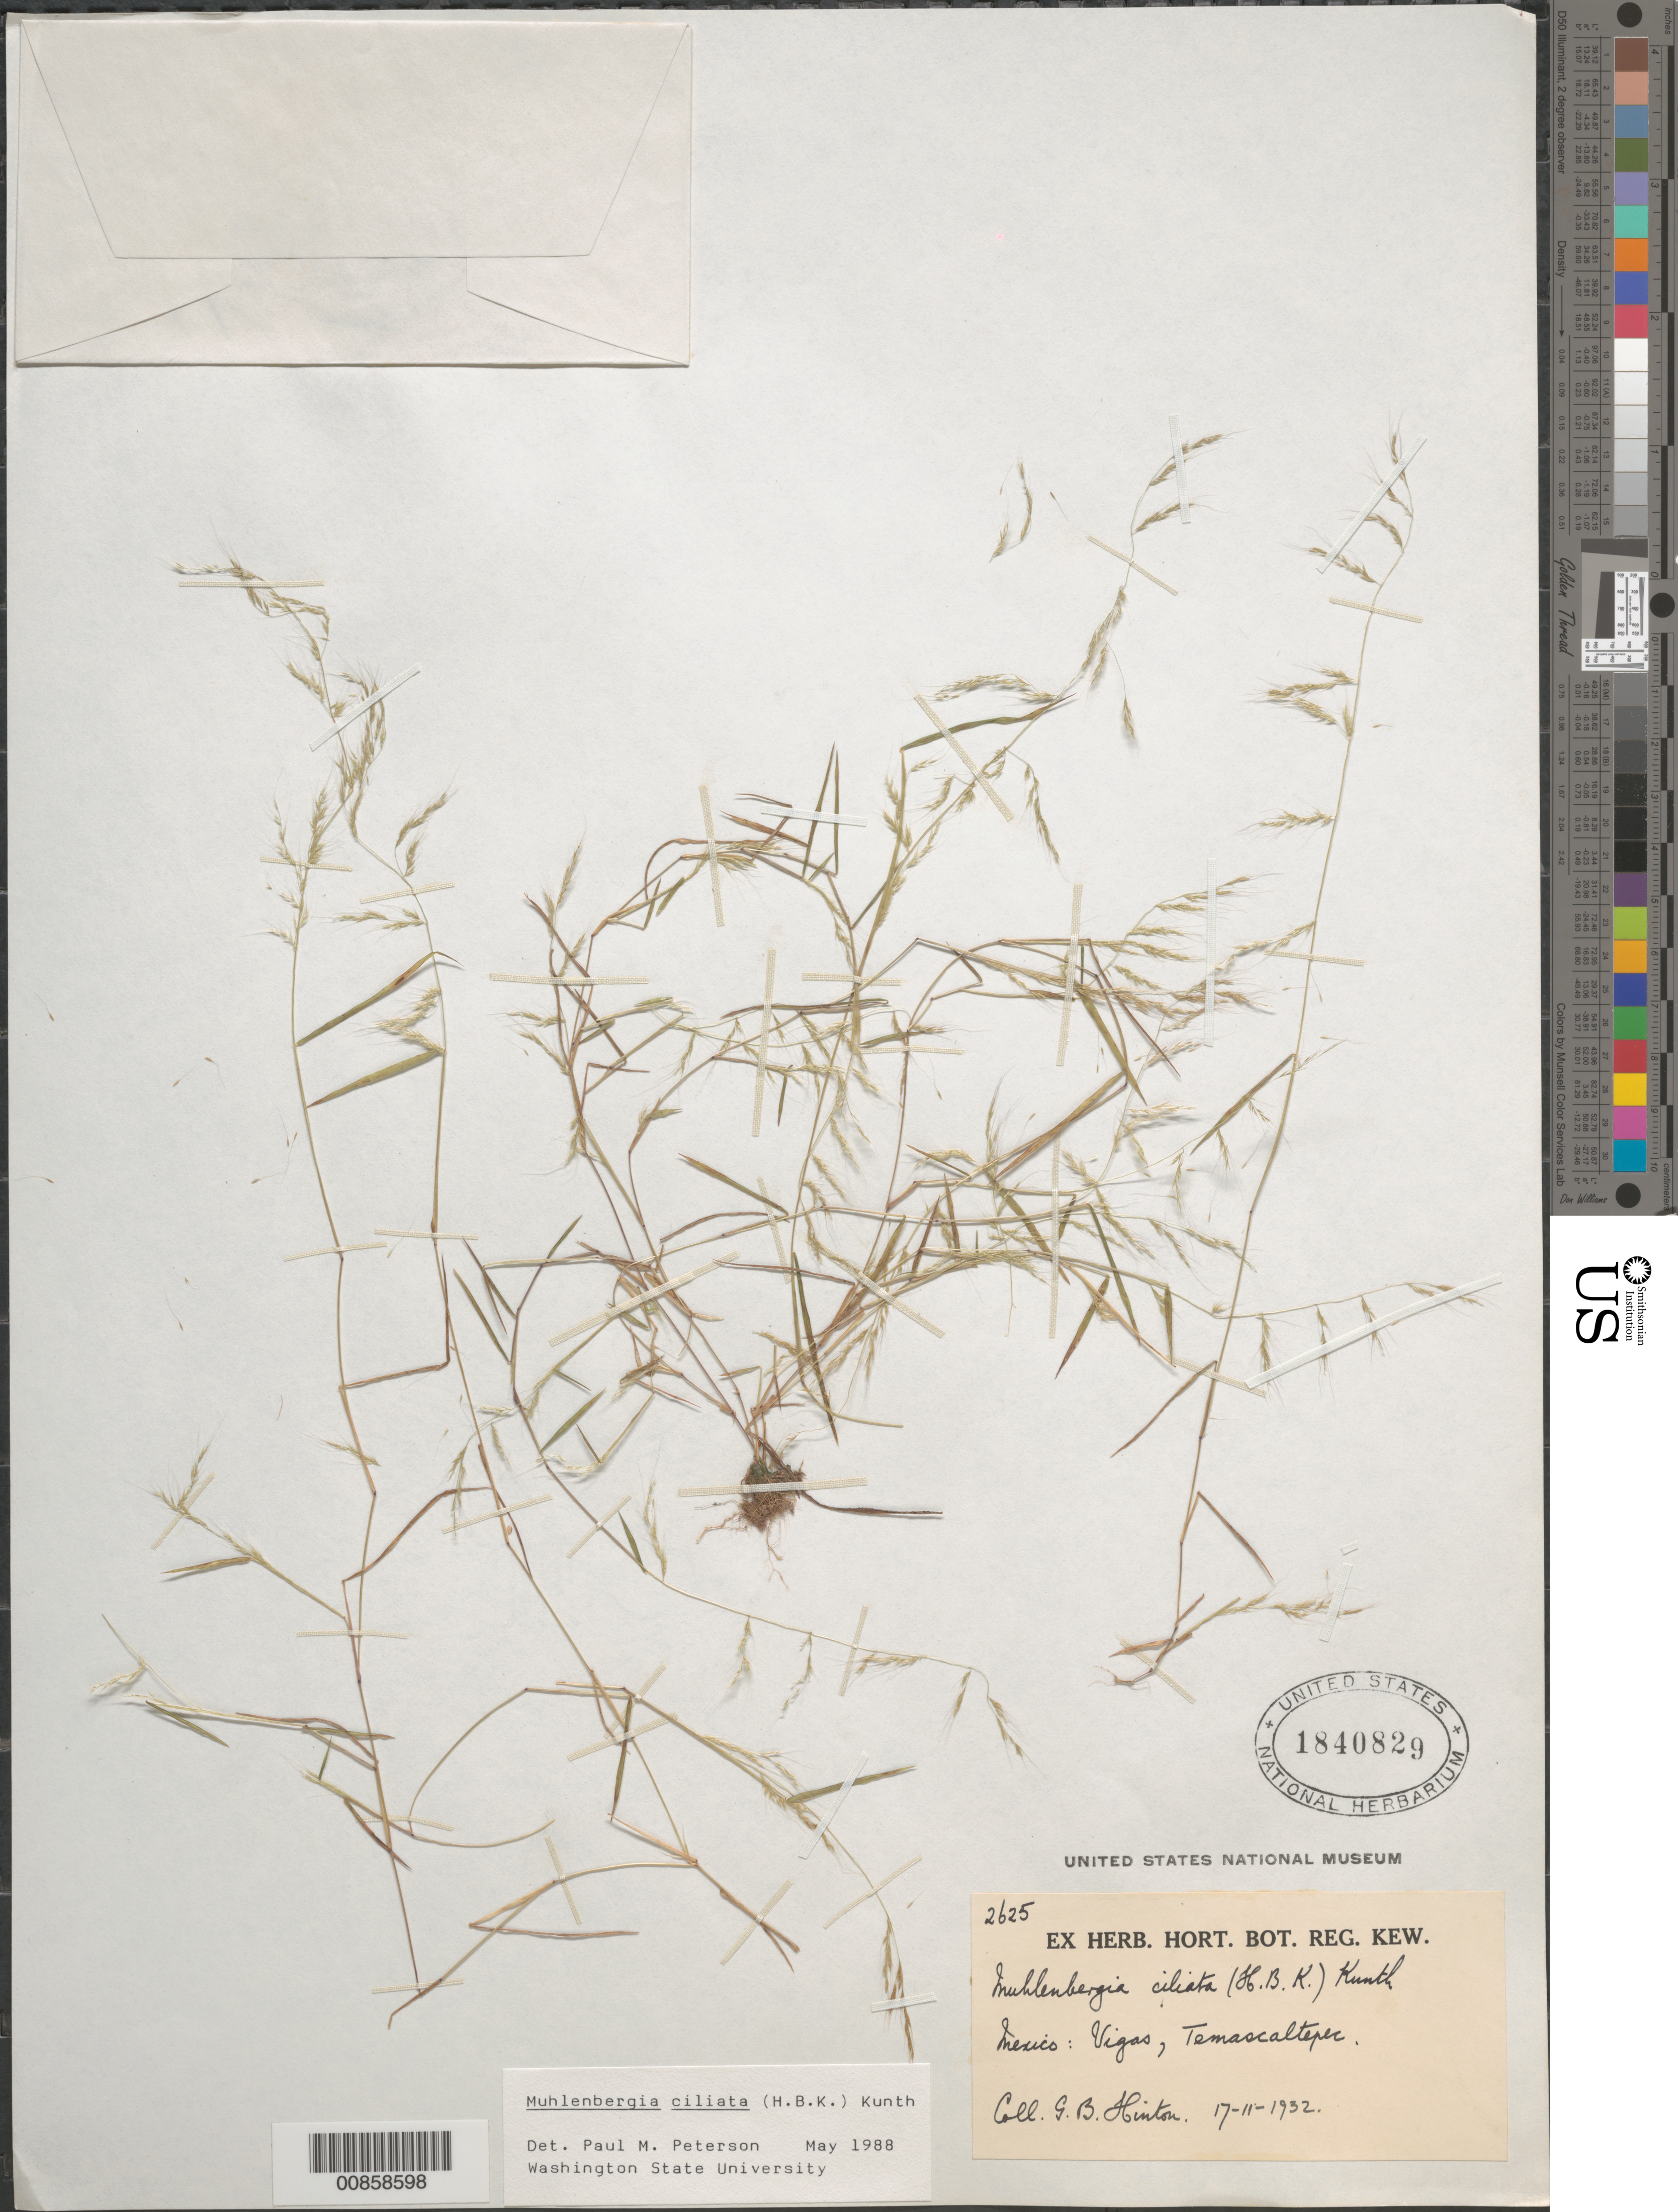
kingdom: Plantae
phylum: Tracheophyta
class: Liliopsida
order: Poales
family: Poaceae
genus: Muhlenbergia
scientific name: Muhlenbergia ciliata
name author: (Kunth) Trin.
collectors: G. B. Hinton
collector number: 2625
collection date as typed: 17 Nov 1932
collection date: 1932-11-17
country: Mexico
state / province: México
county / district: Temascaltepec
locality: Vigas, Temascaltepec, Mex.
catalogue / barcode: US 1840829